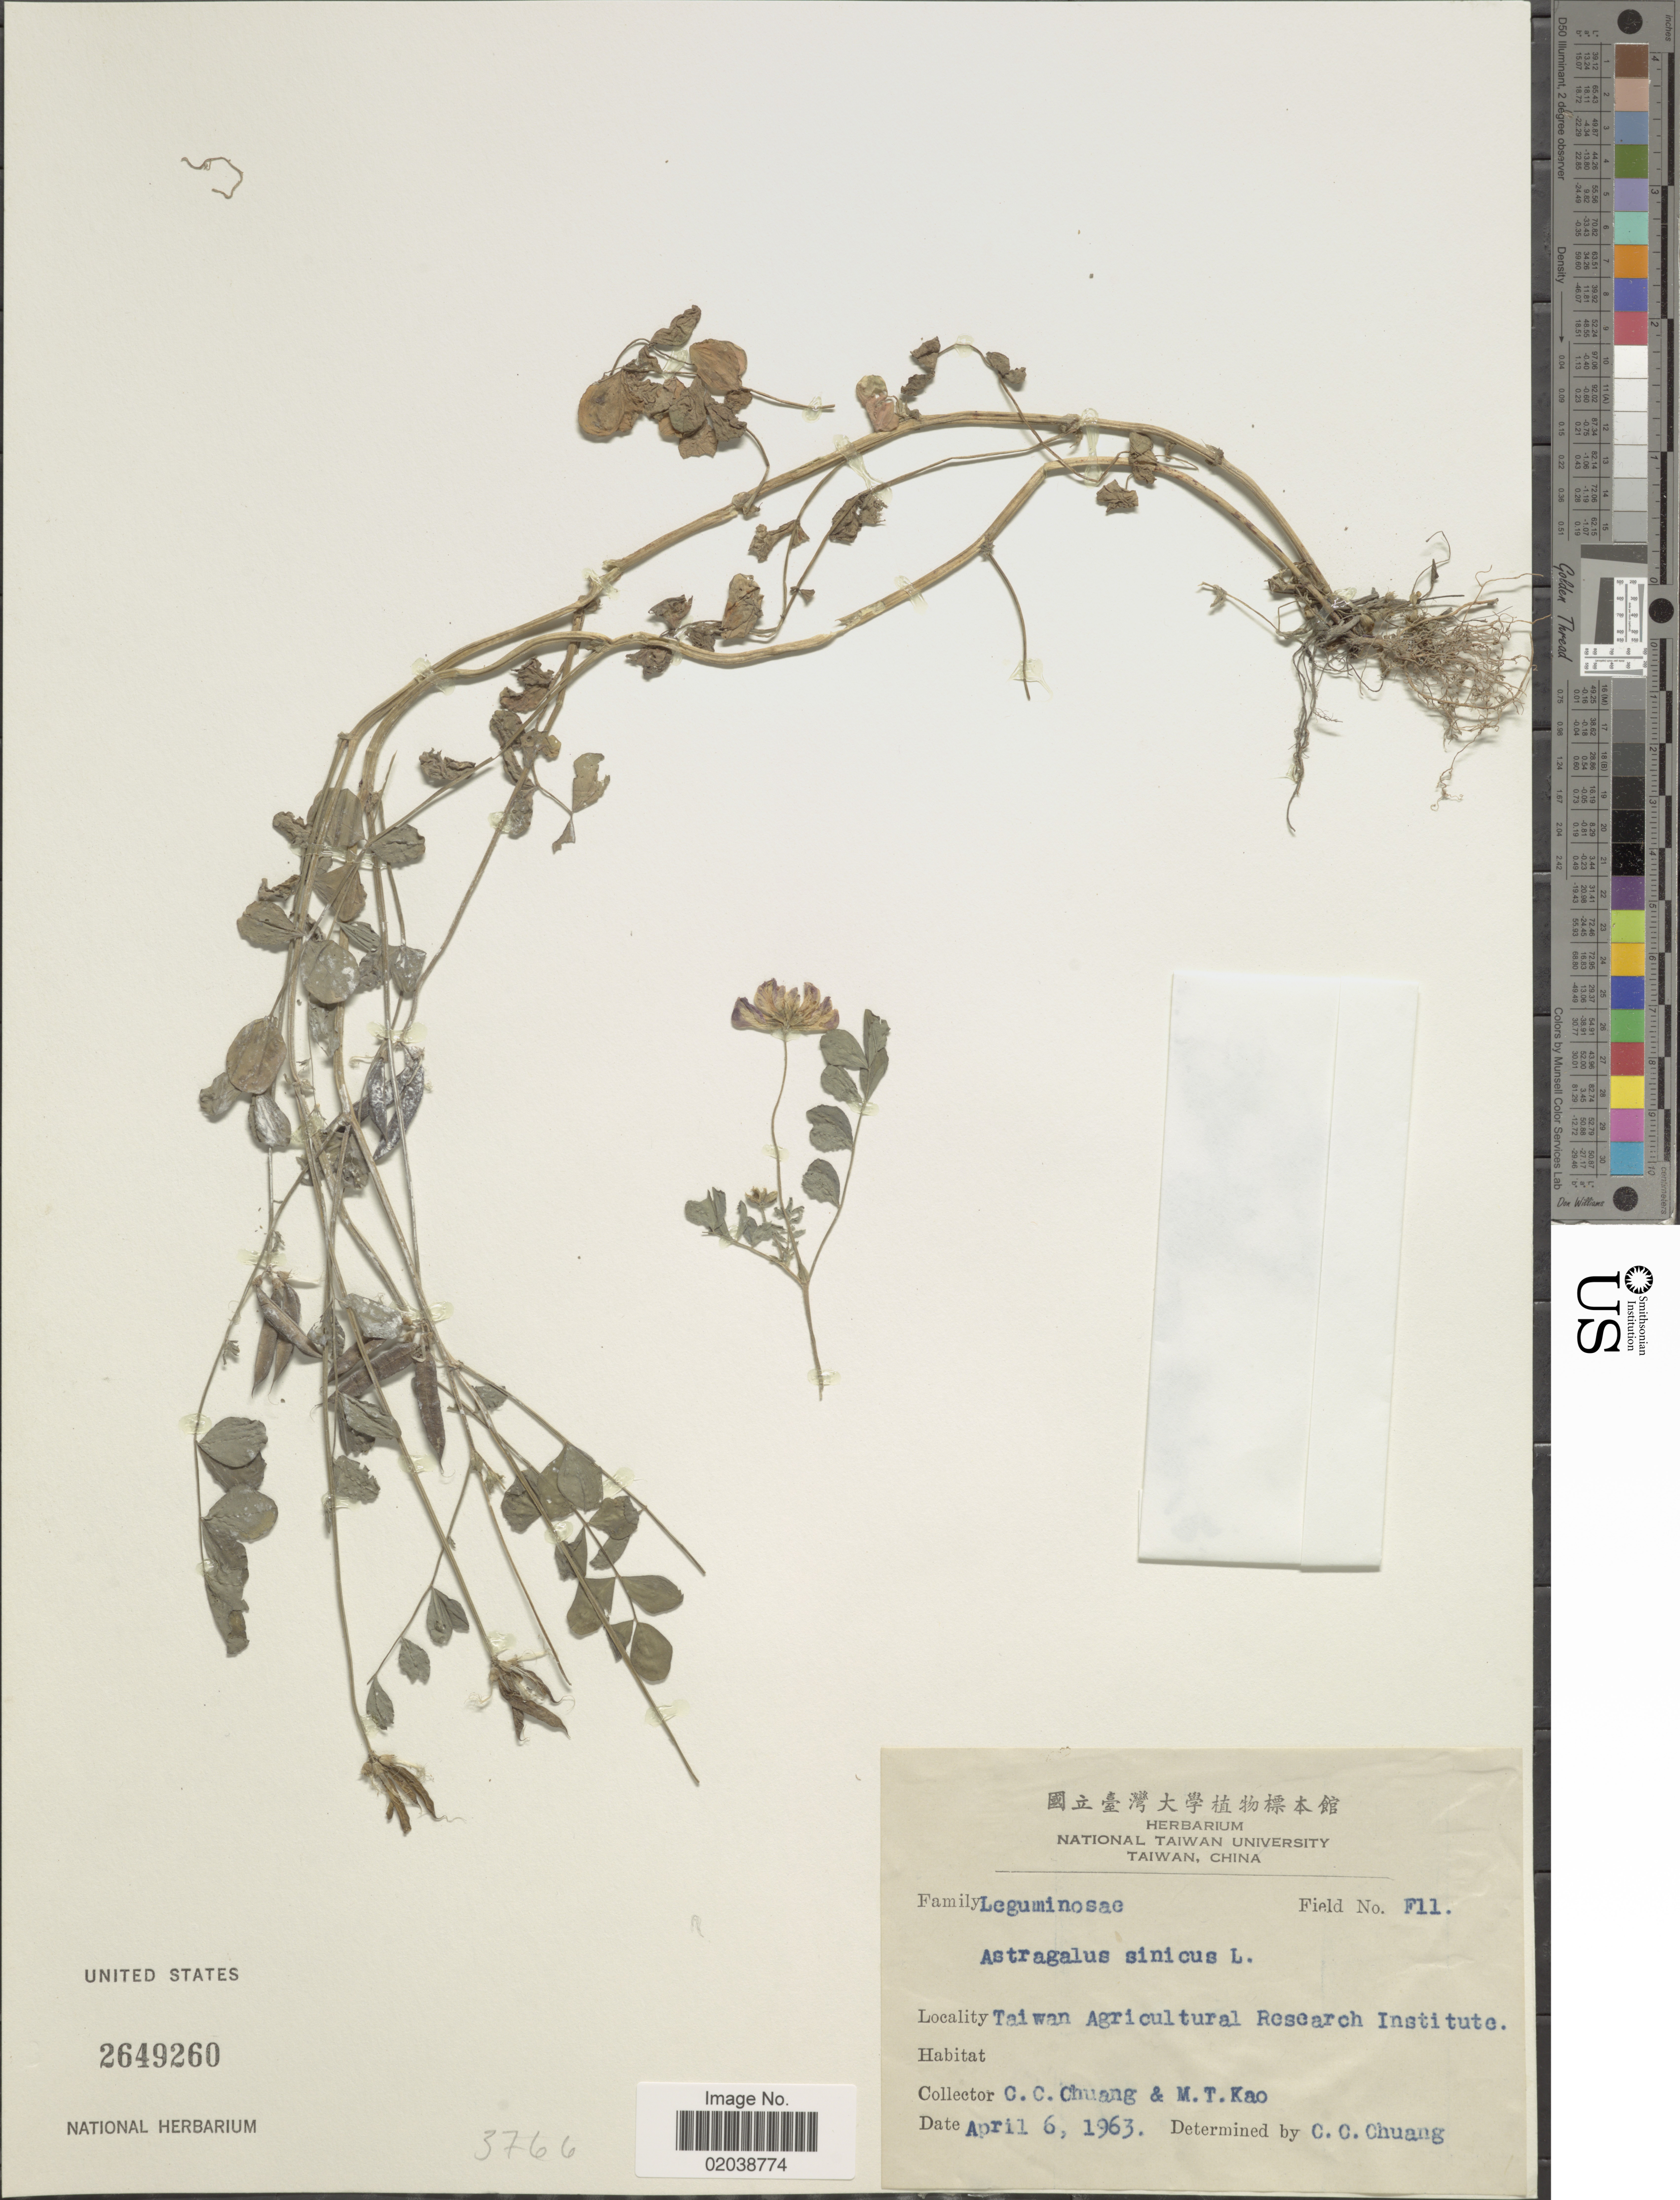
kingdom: Plantae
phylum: Tracheophyta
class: Magnoliopsida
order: Fabales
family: Fabaceae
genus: Astragalus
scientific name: Astragalus sinicus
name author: L.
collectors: C. C. Chuang & M. T. Kao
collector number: F11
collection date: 1963-04-06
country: Taiwan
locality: Taiwan Agrivulture Research Institute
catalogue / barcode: US 2649260